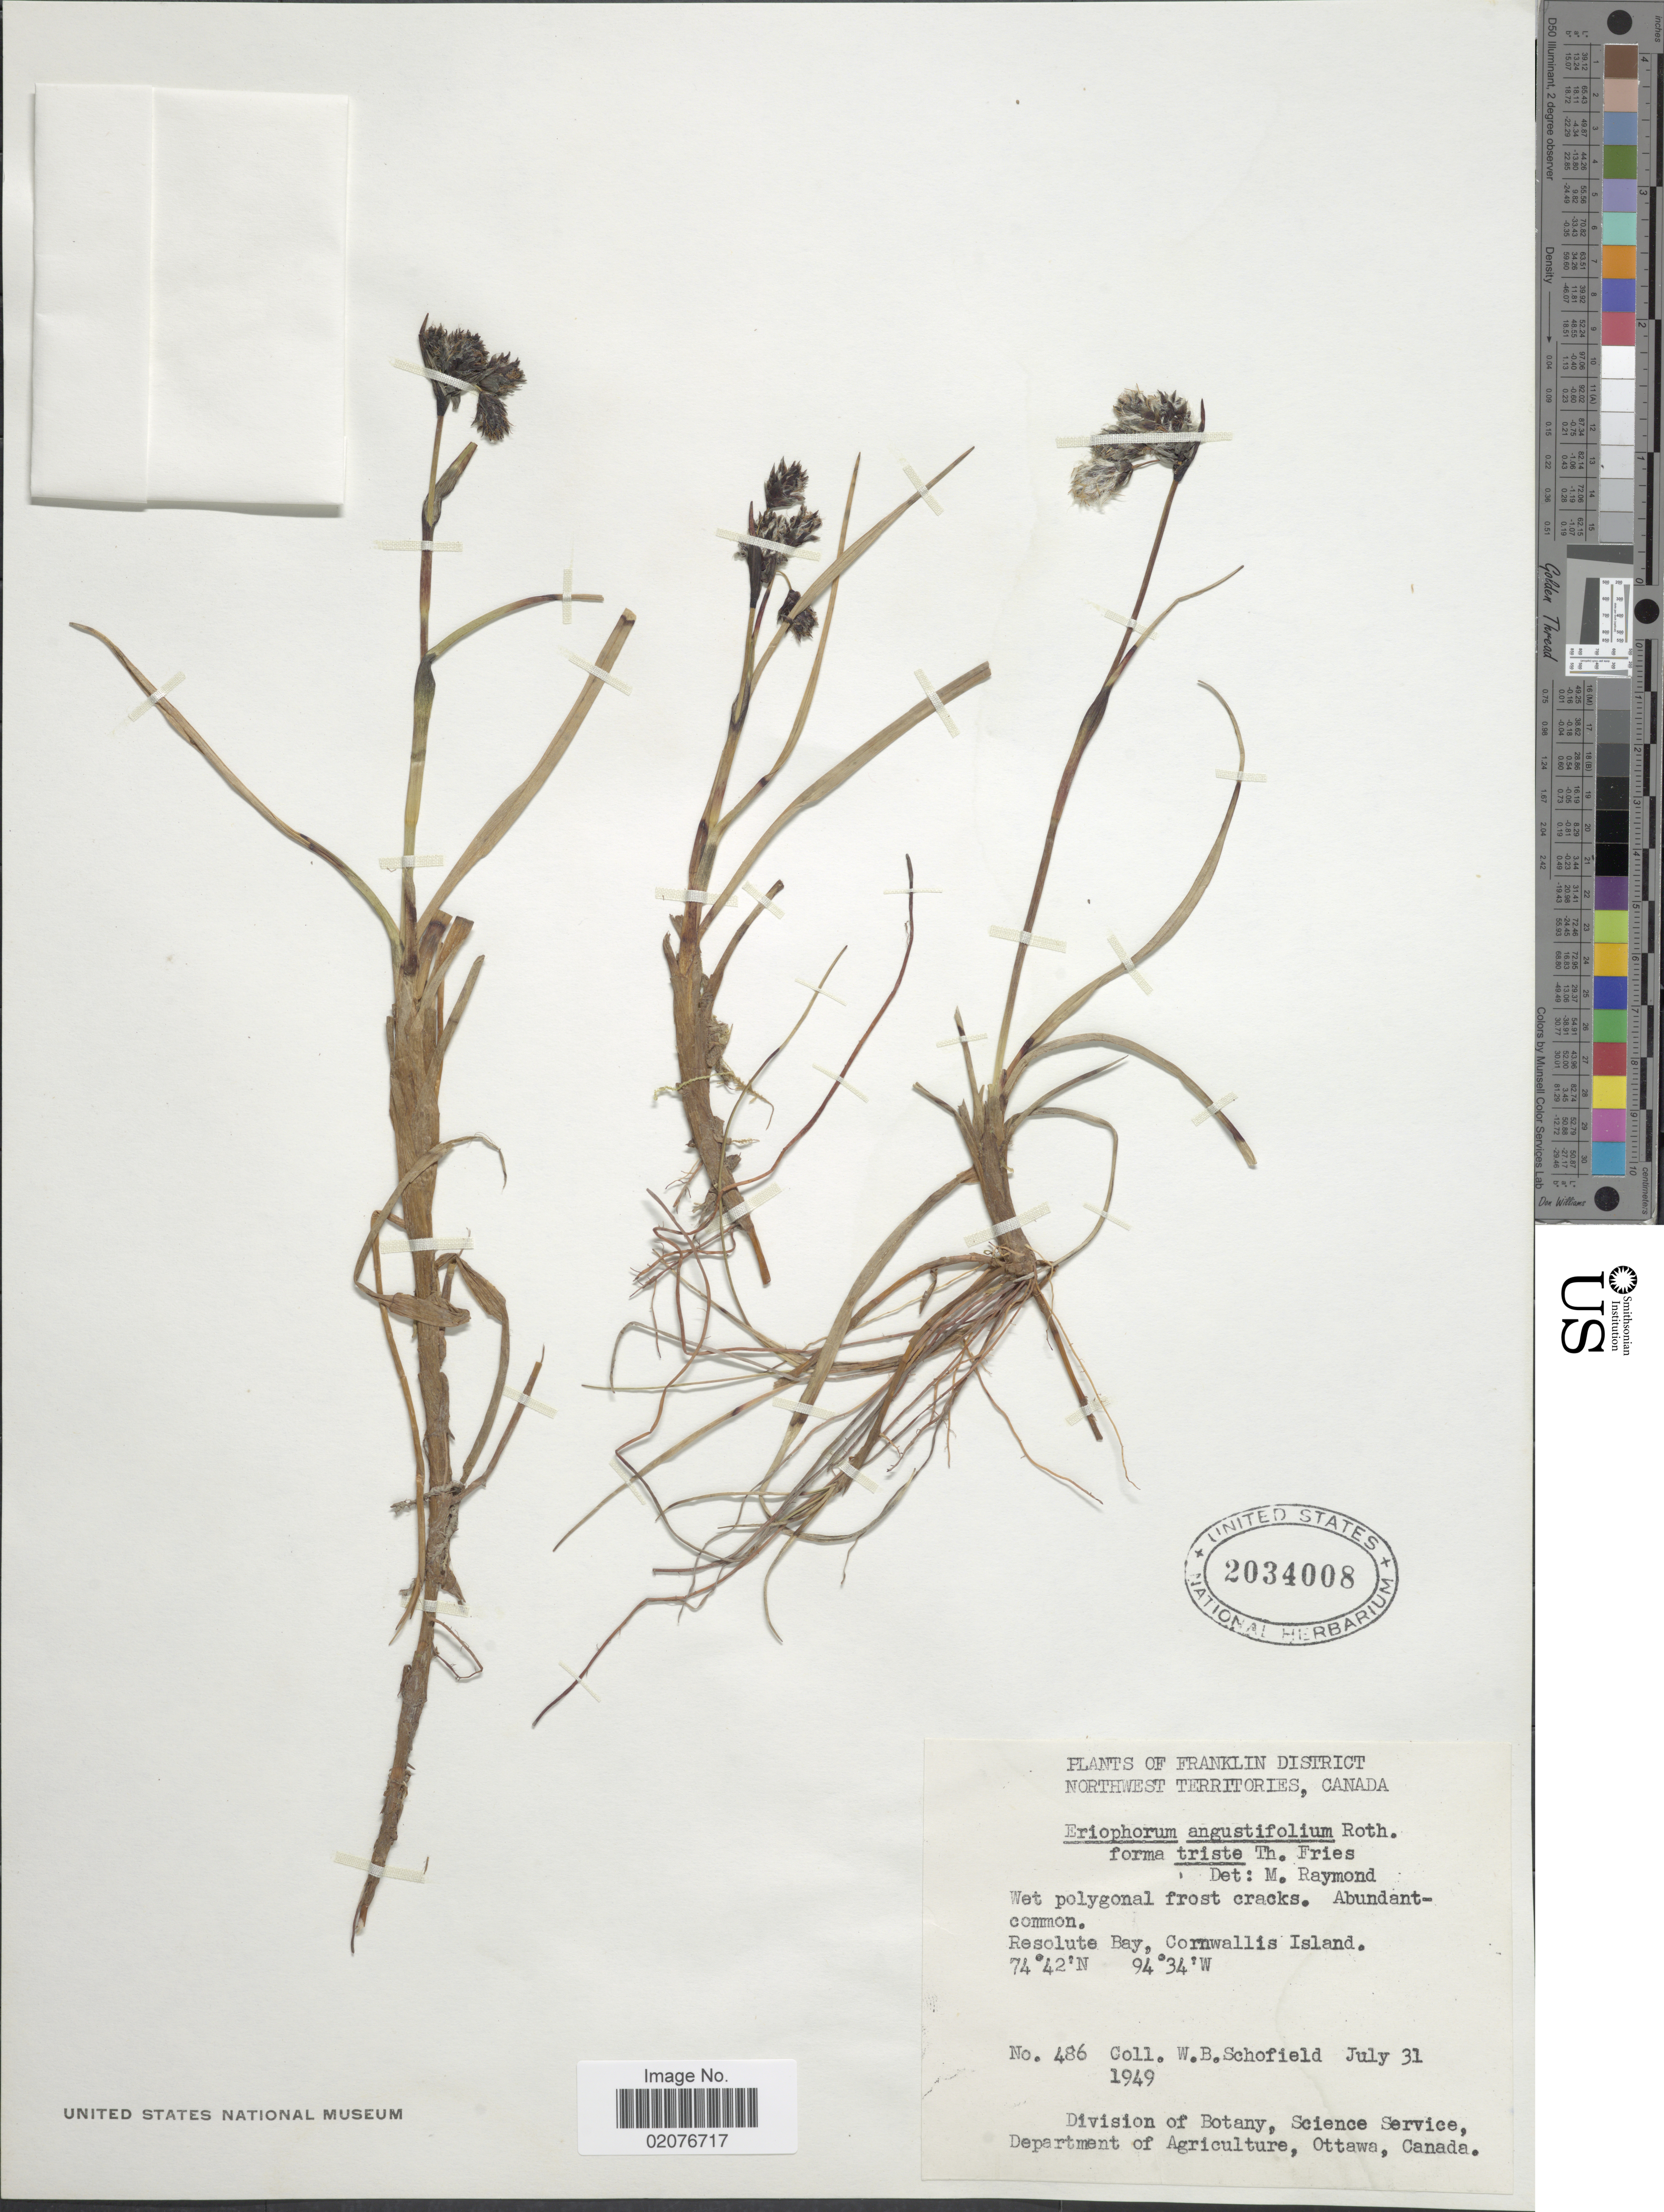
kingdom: Plantae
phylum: Tracheophyta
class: Liliopsida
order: Poales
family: Cyperaceae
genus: Eriophorum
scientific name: Eriophorum angustifolium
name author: Honck.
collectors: W. Schofield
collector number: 486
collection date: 1949-07-31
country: Canada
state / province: Northwest Territories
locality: Franklin District Northwest Territories, Resolute Bay, Cornwallis Island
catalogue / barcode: US 2034008